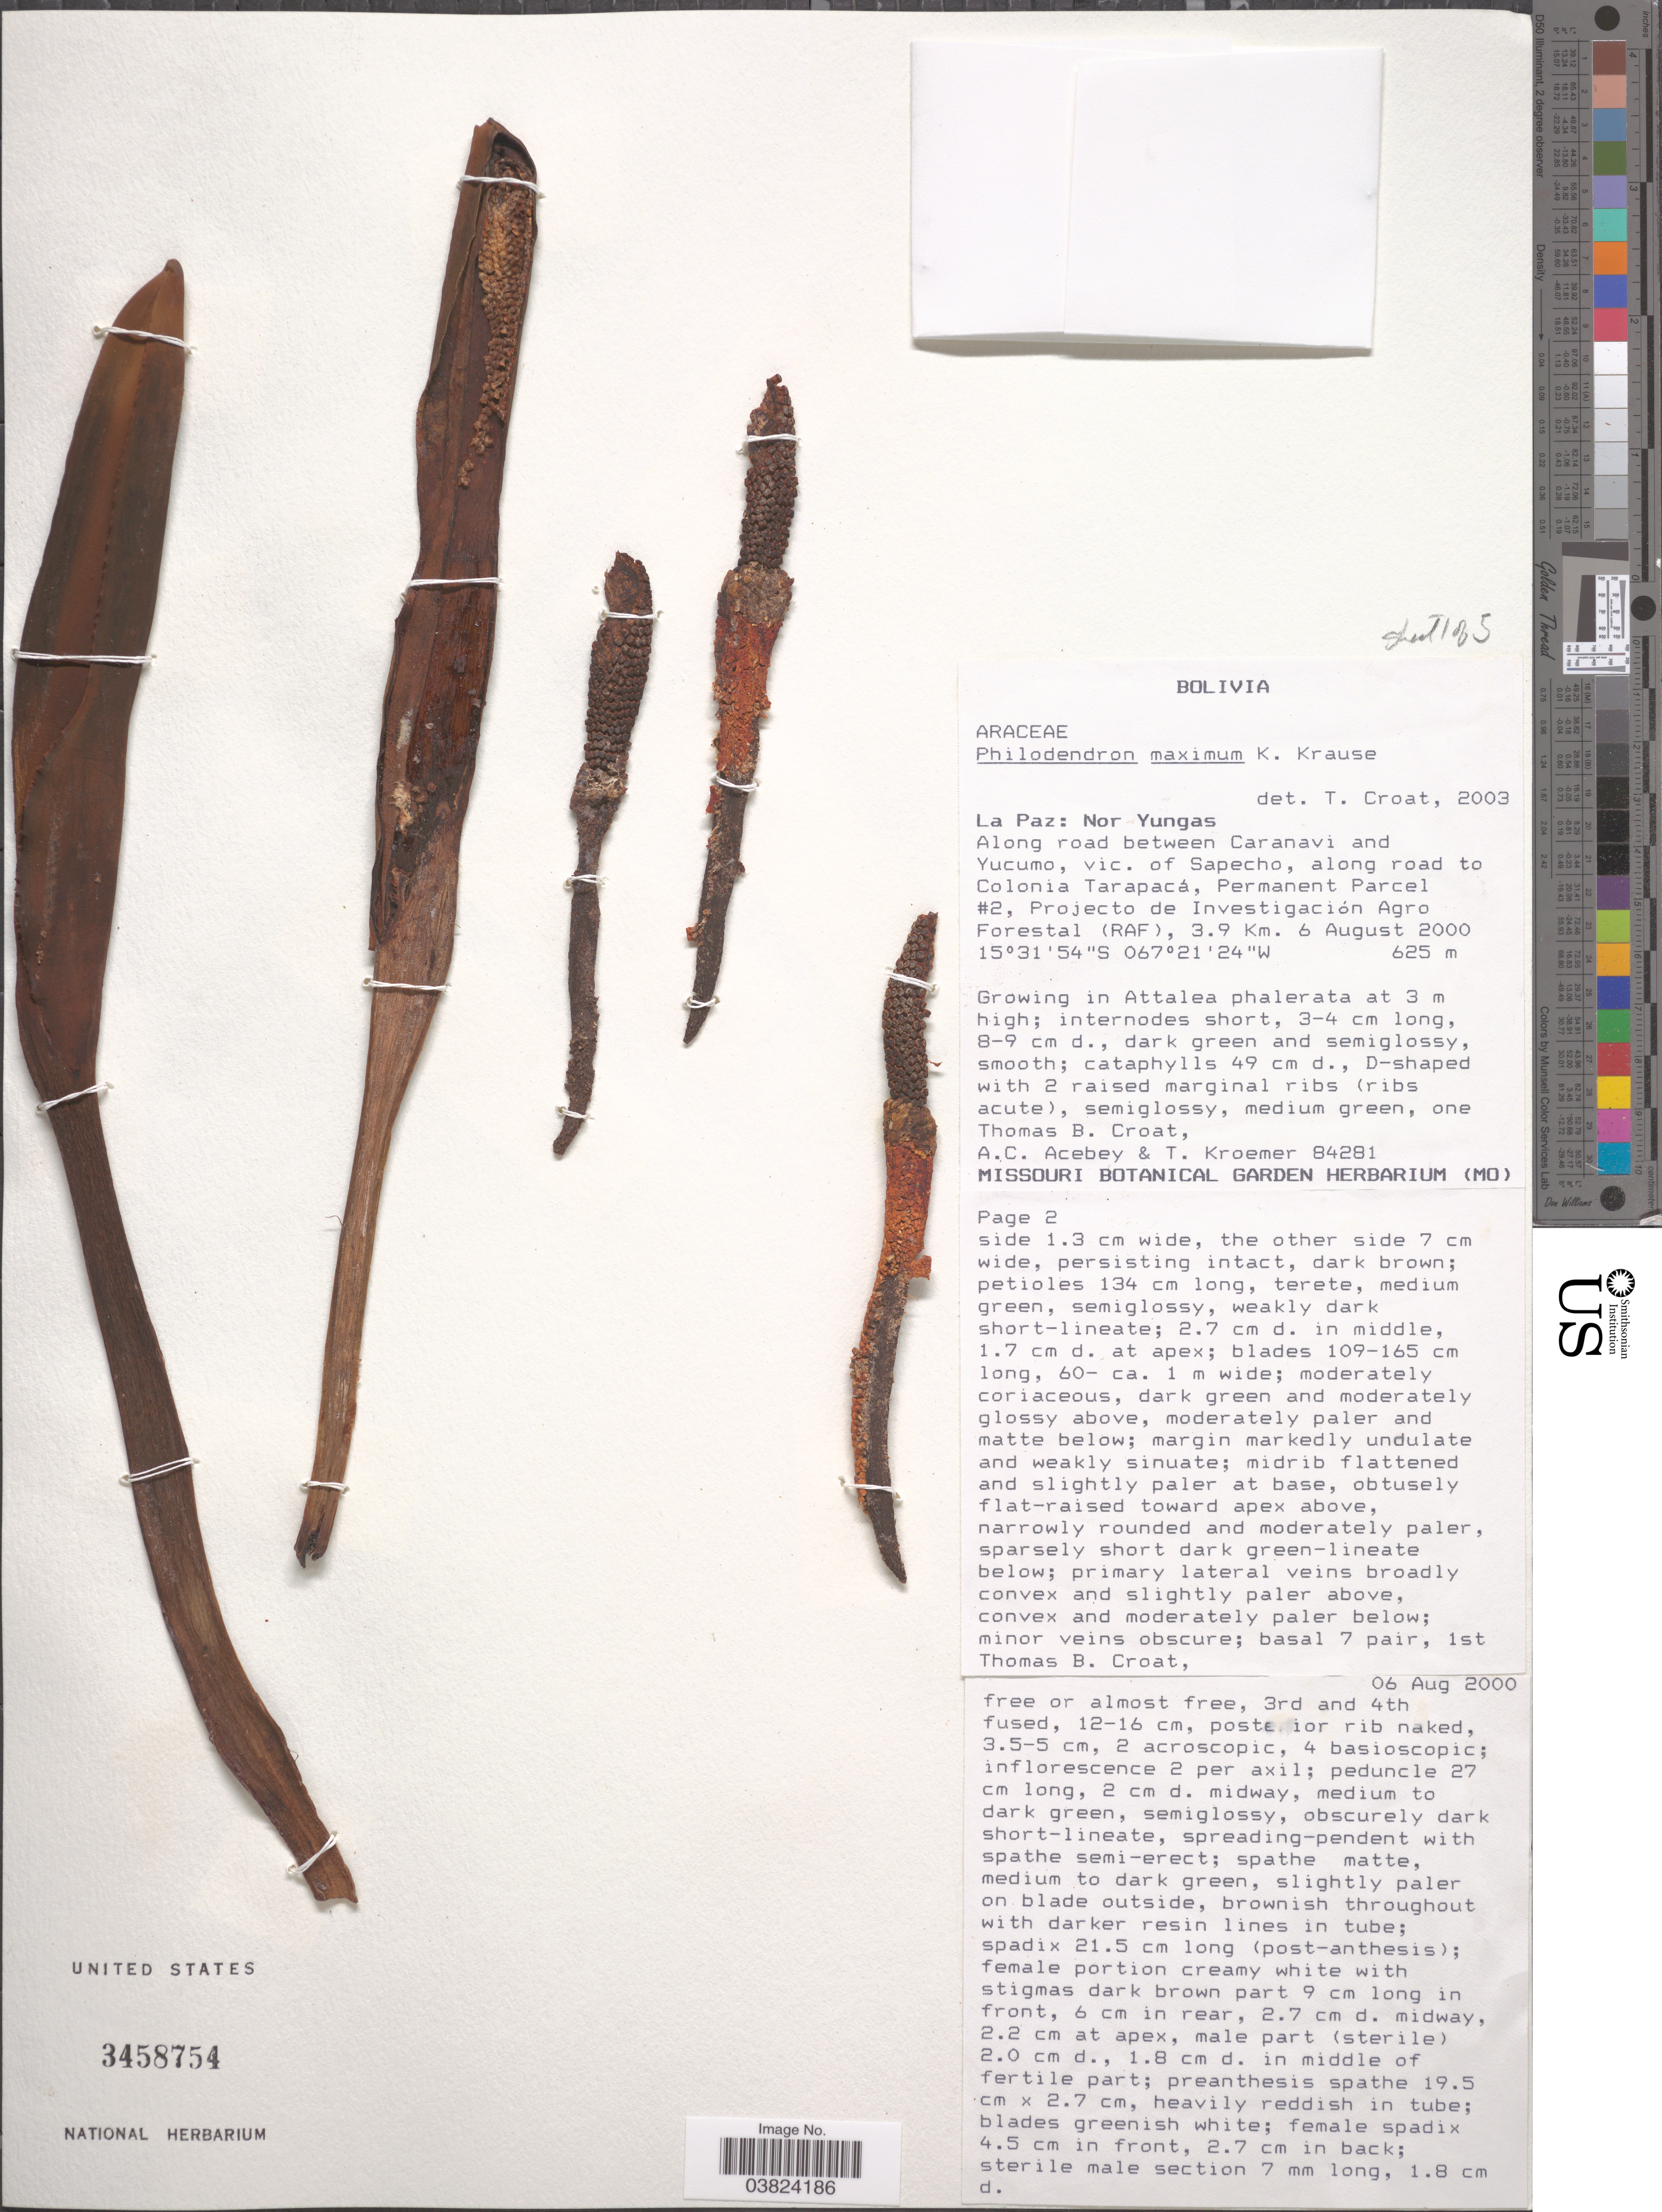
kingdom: Plantae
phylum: Tracheophyta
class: Liliopsida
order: Alismatales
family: Araceae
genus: Philodendron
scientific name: Philodendron maximum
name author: K. Krause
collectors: T. B. Croat, A. Acebey & T. Kroemer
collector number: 84281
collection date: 2000-08-06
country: Bolivia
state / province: La Paz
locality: Nor Yungas. Along road between Caranavi and Yucumo, vic. of Sapecho, along road to Colonia Tarapacá, Permanent Parcel #2, Projecto de Investigación Agro Forestal (RAF), 3.9 Km.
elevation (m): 625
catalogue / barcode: US 3458754